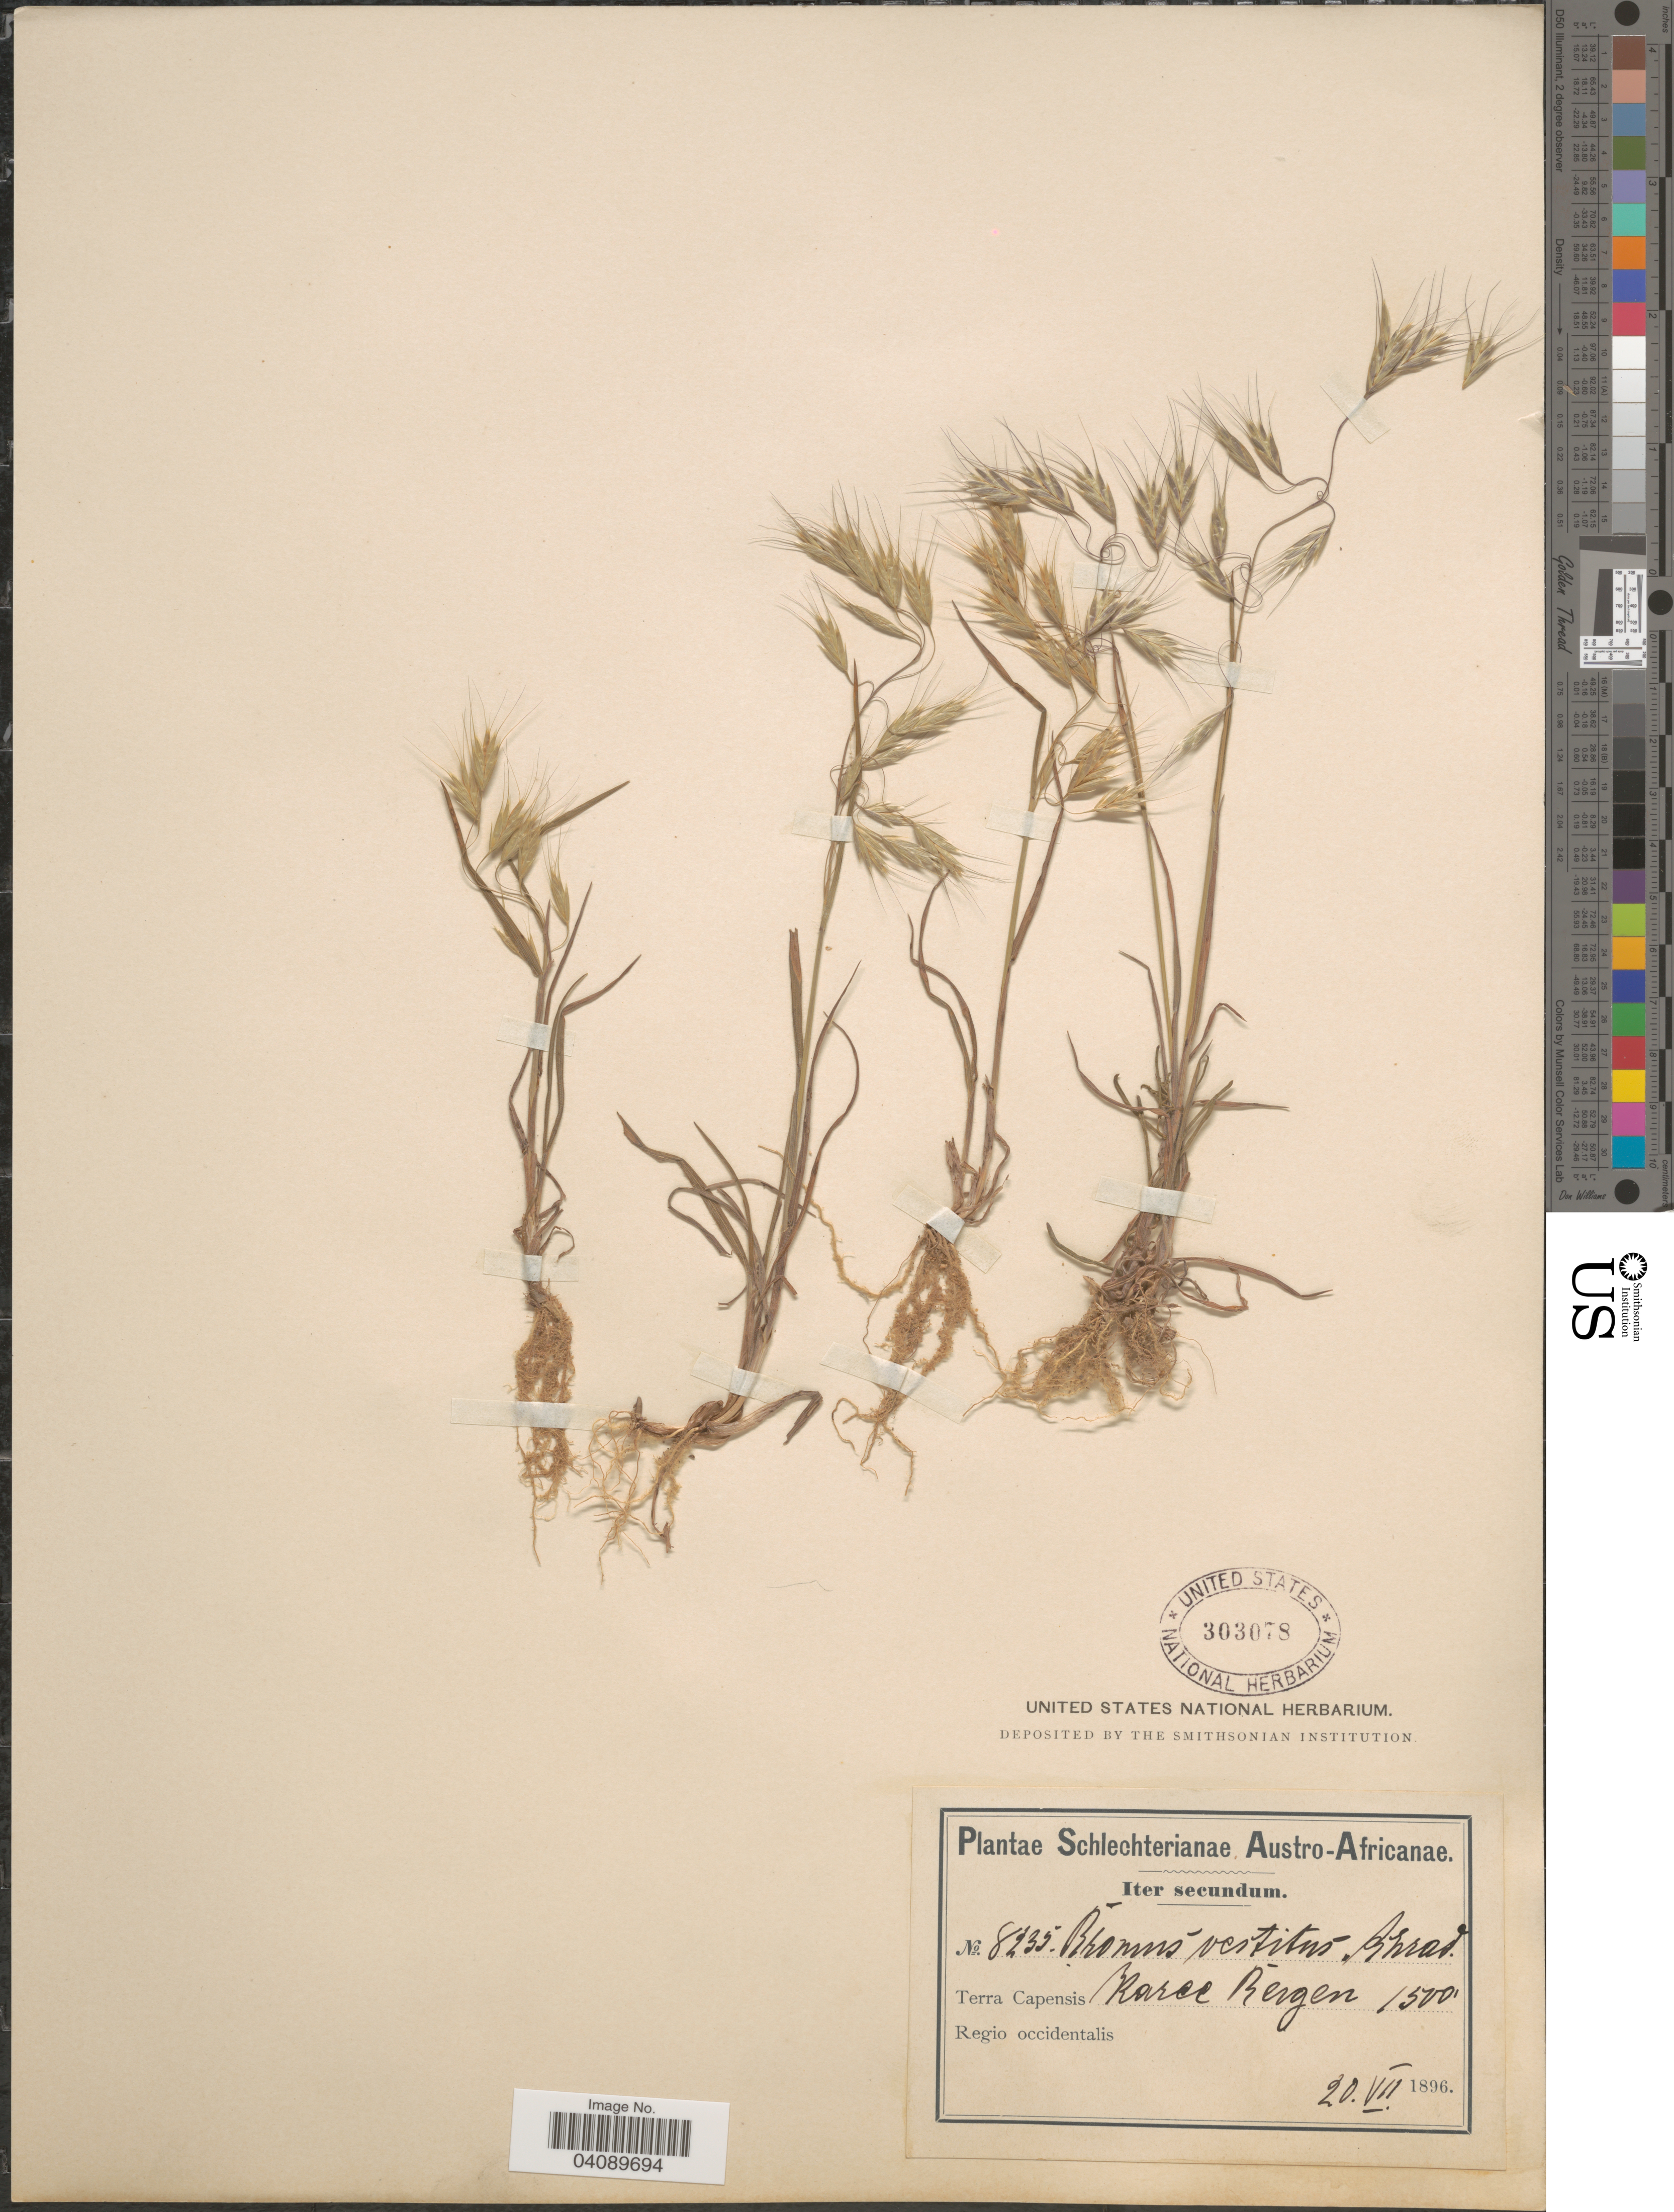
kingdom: Plantae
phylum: Tracheophyta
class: Liliopsida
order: Poales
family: Poaceae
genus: Bromus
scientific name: Bromus pectinatus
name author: Thunb.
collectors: Schlechter, --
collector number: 8235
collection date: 1896-07-20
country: South Africa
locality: Austro-Africanae. Iter secundum. Terra Capensis Karce [interpreted] Bérgen. Regio occidentalis.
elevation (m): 457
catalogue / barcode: US 303078